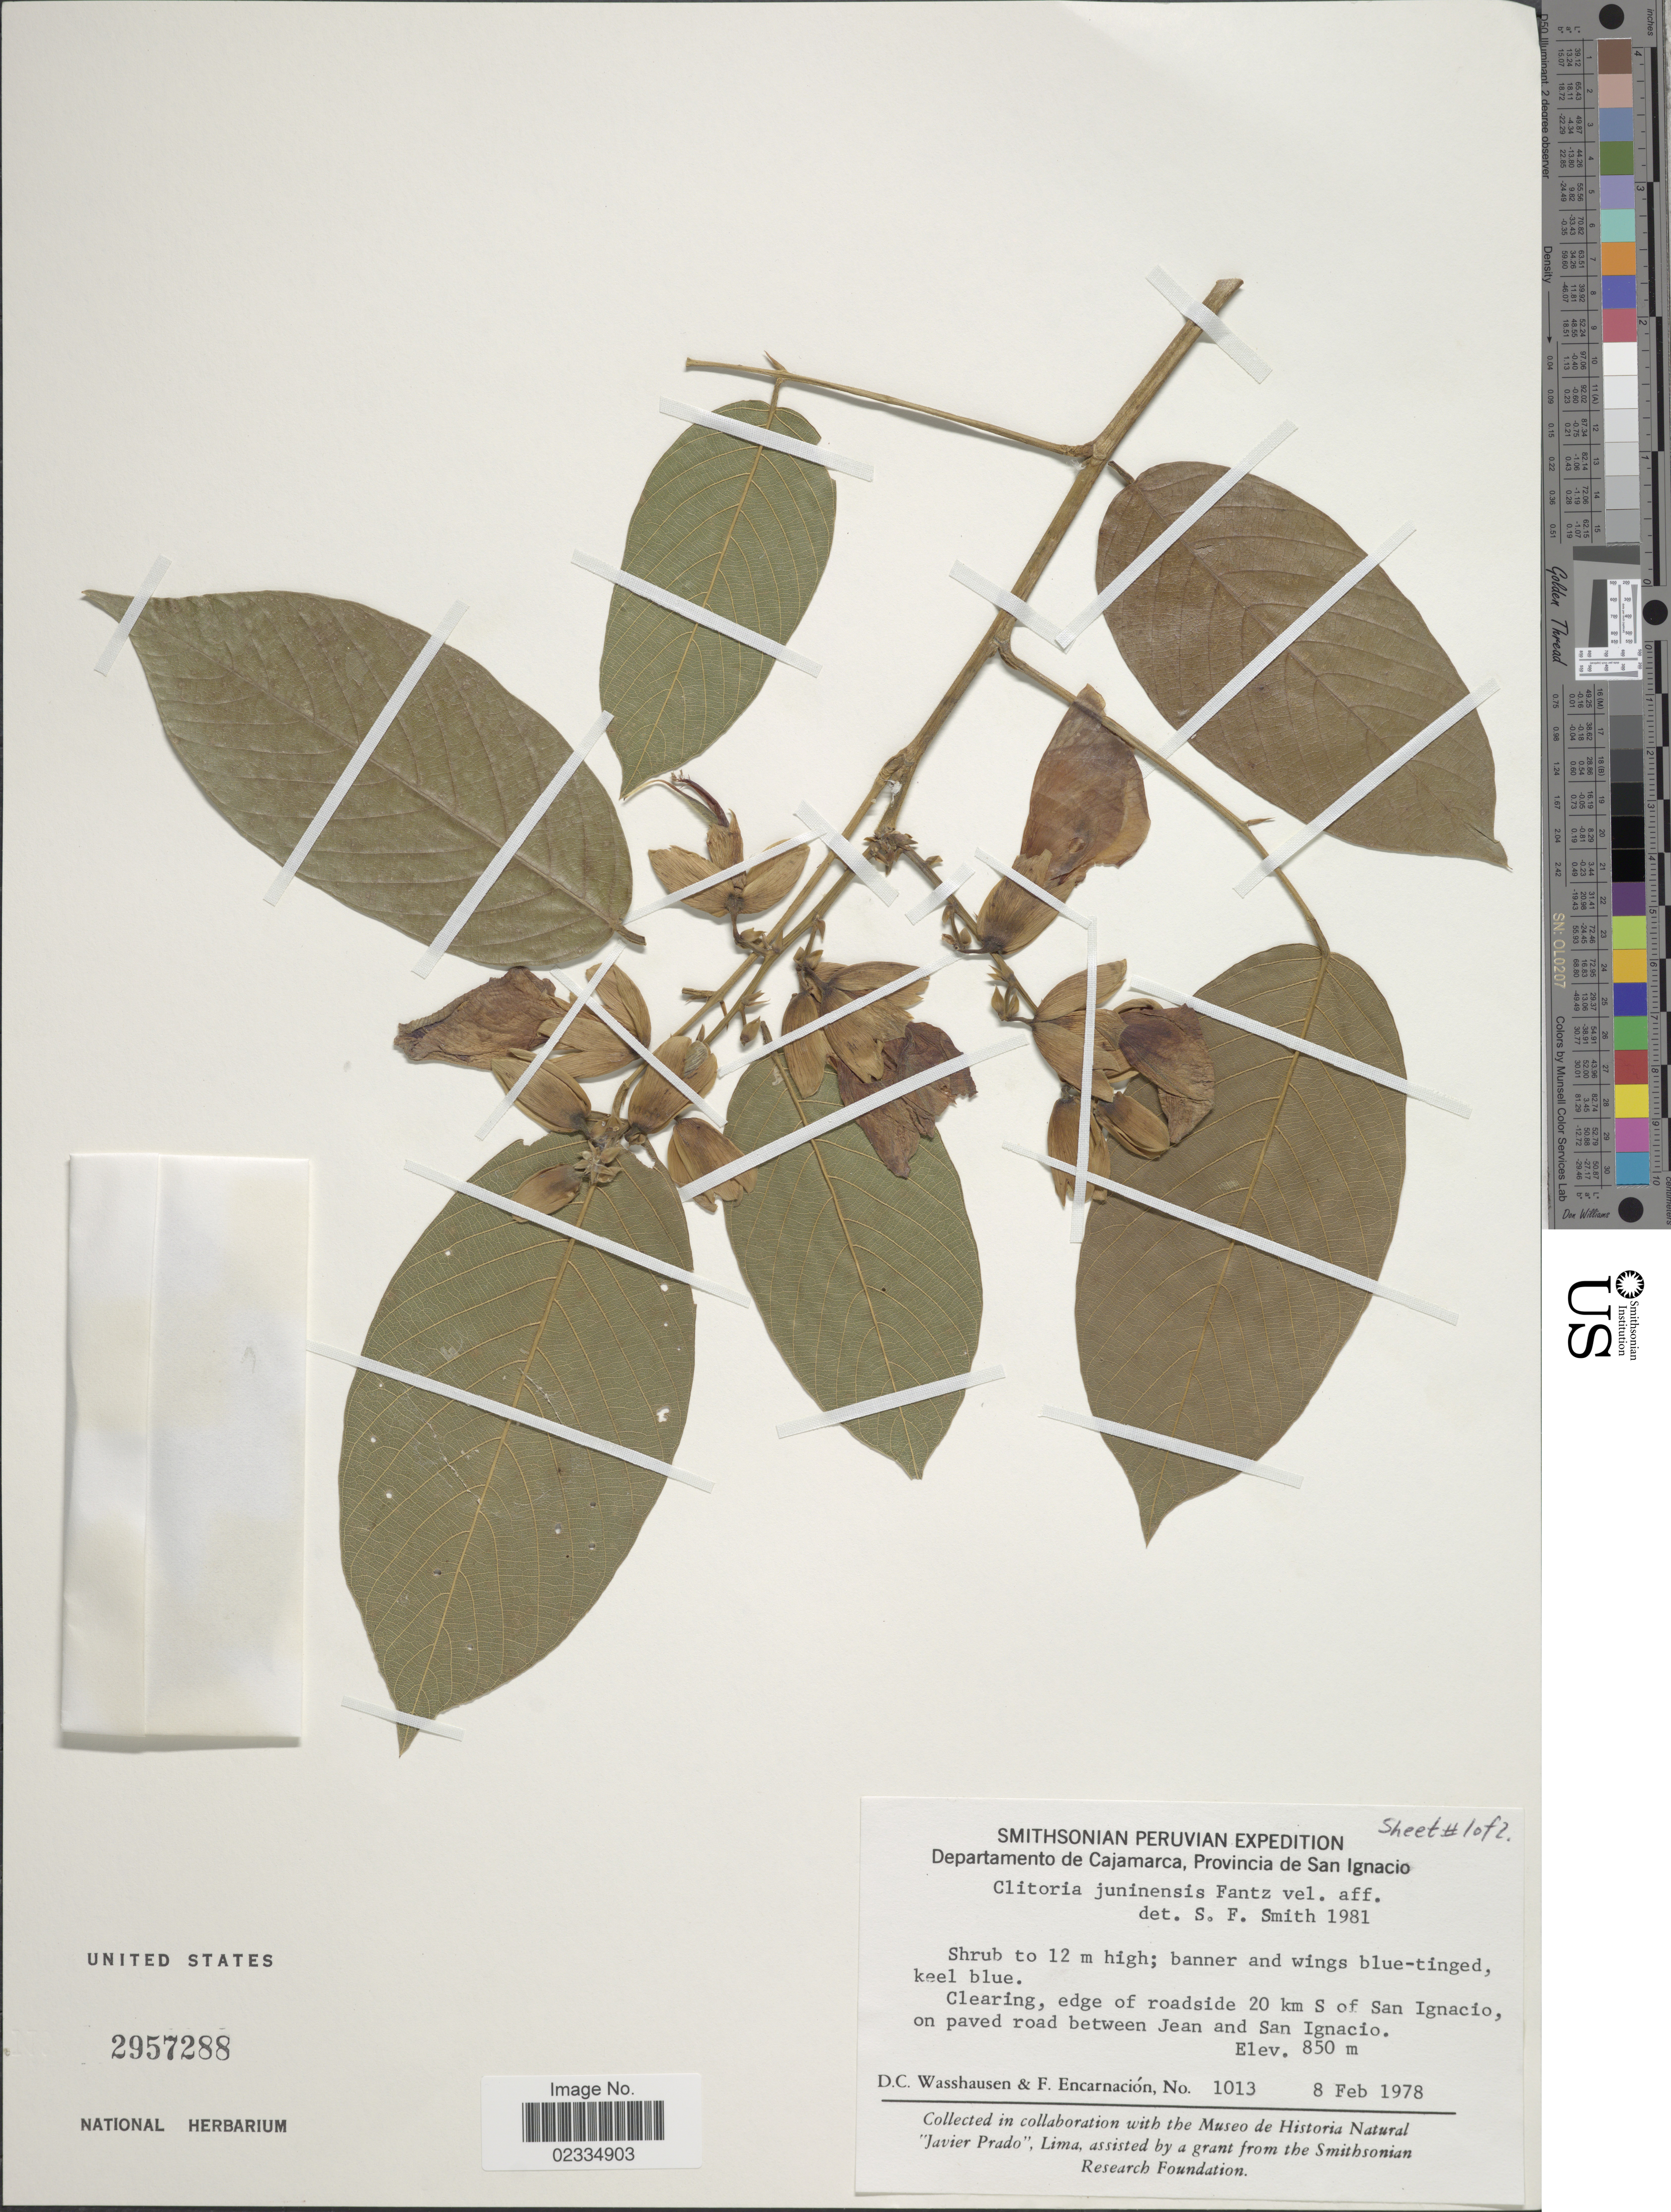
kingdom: Plantae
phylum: Tracheophyta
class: Magnoliopsida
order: Fabales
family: Fabaceae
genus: Clitoria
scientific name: Clitoria juninensis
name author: Fantz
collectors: D. C. Wasshausen & F. Encarnación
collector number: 1013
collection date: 1978-02-08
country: Peru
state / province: Cajamarca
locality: Provincia de San Ignacio, edge of roadside 20 km S of San Ignacio, on paved road between Jean and San Ignacio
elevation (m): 850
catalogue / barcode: US 2957288